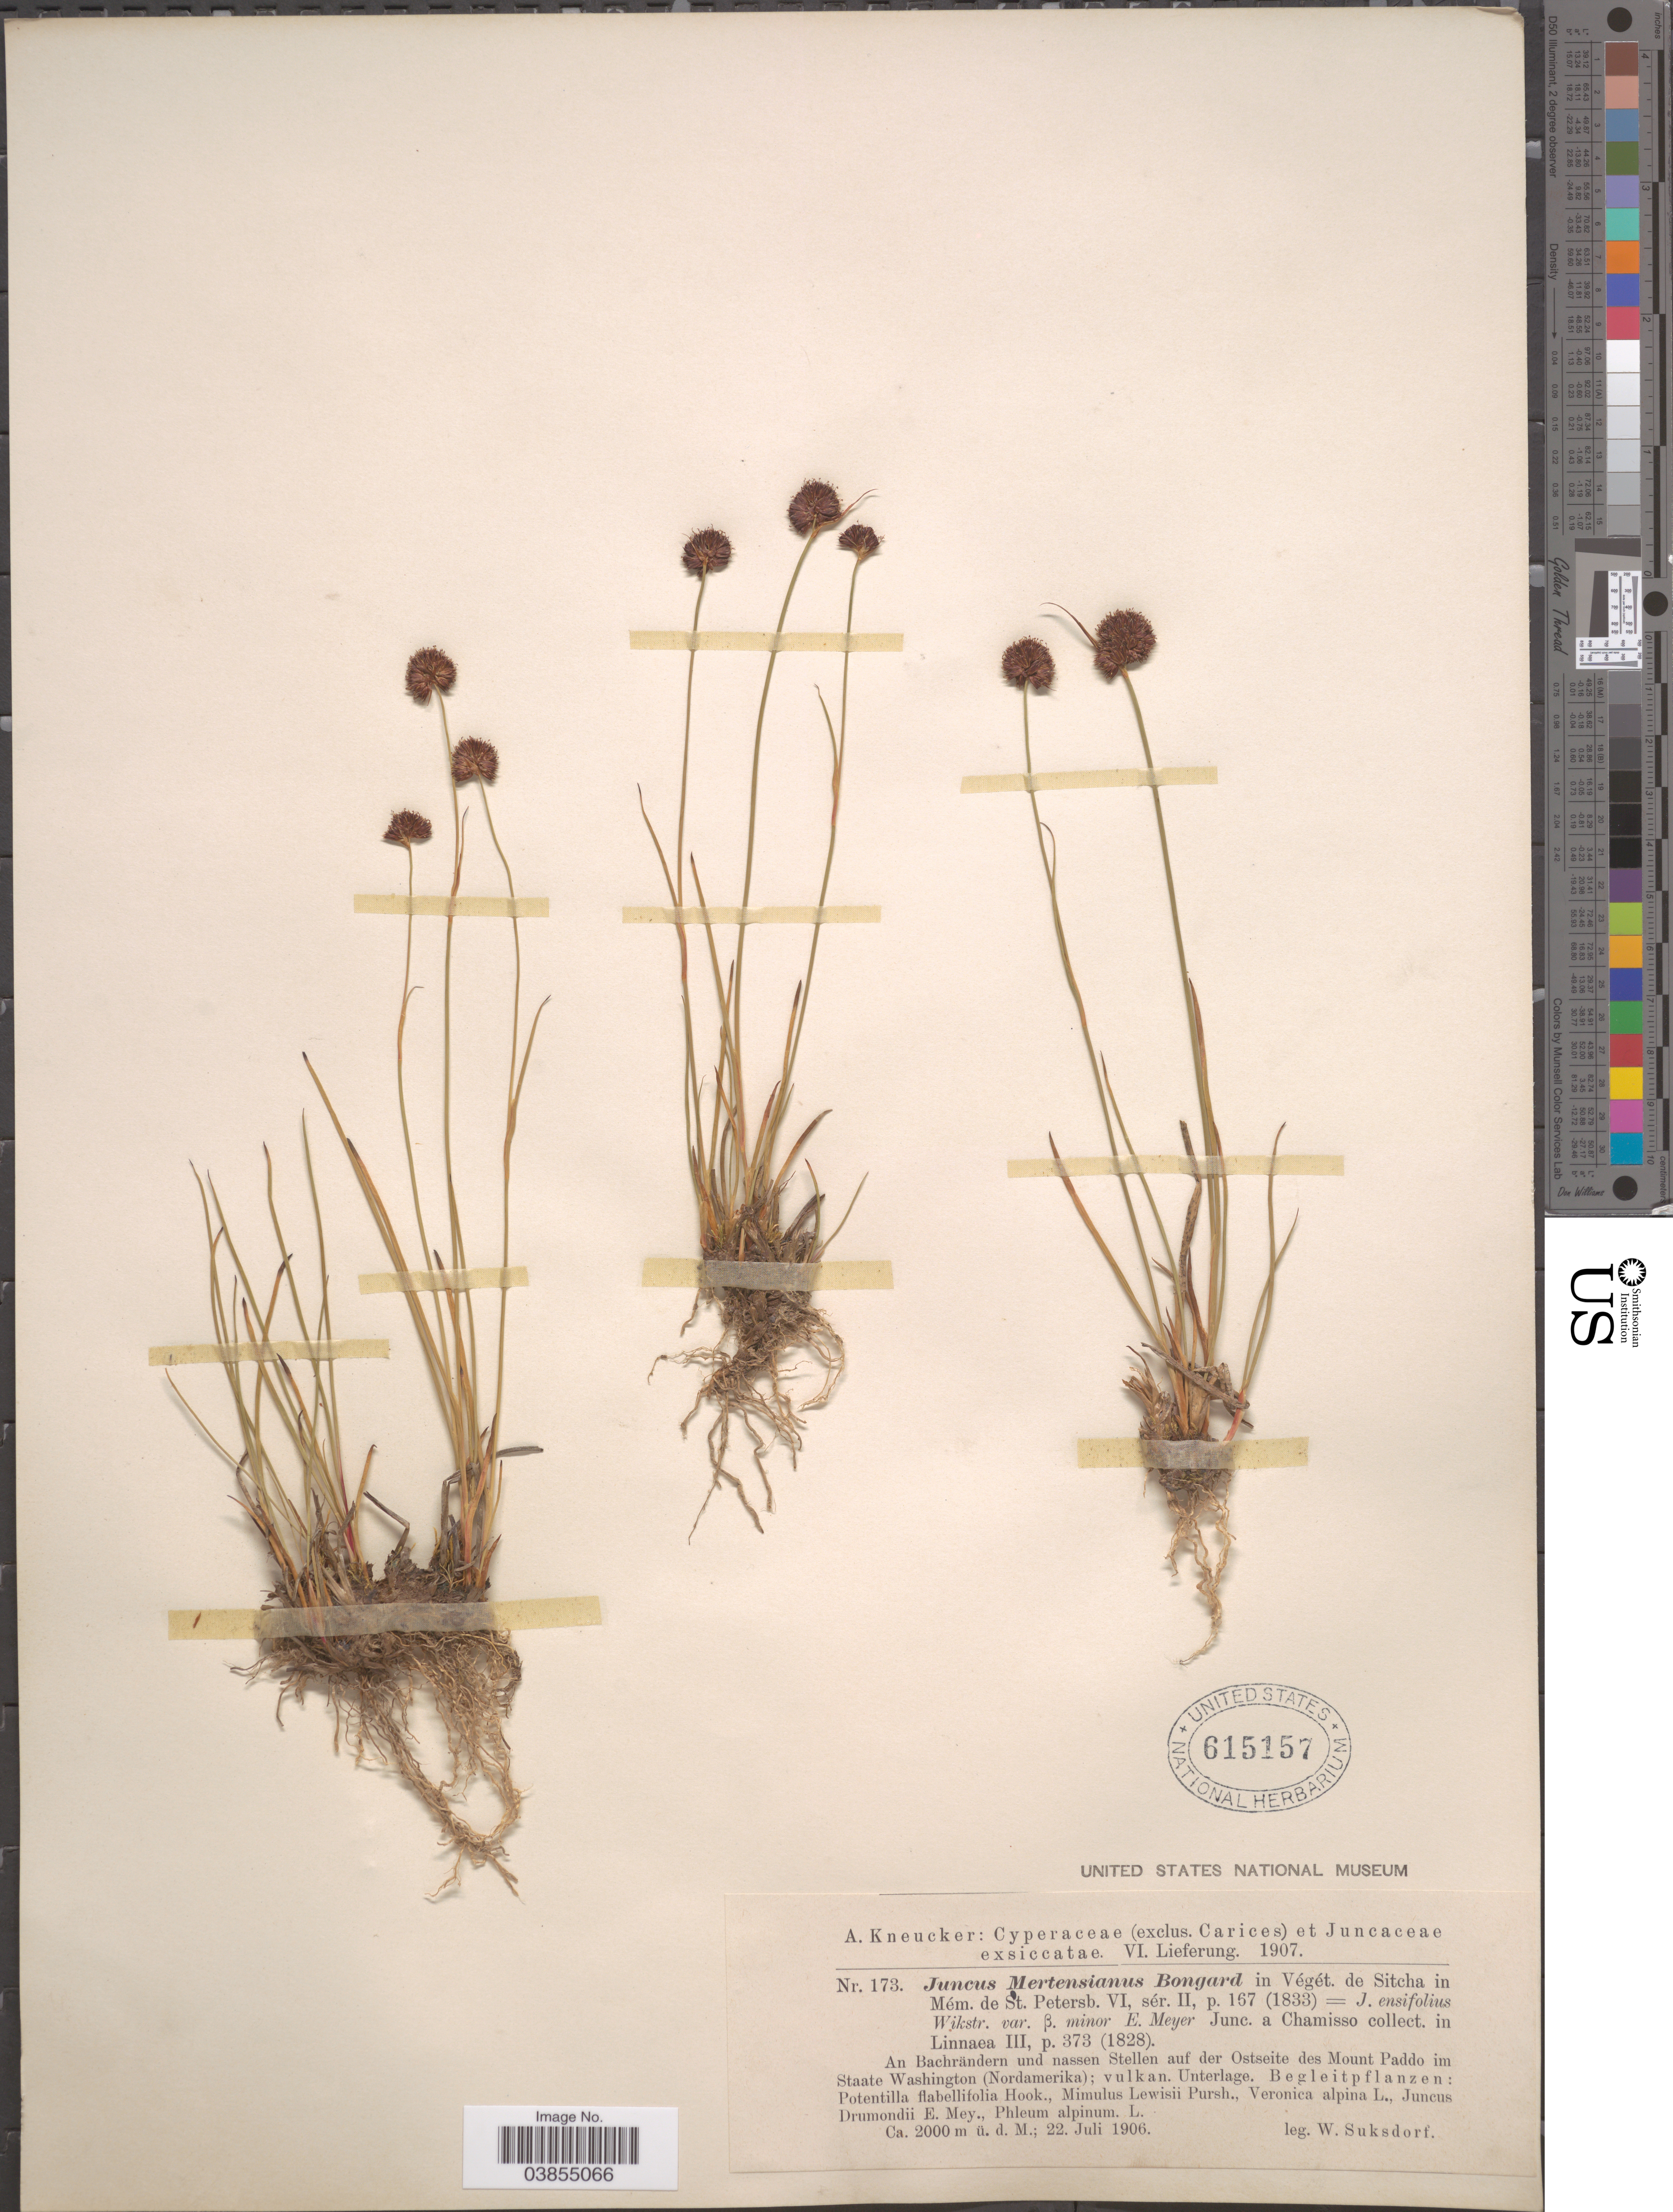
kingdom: Plantae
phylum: Tracheophyta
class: Liliopsida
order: Poales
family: Juncaceae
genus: Juncus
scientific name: Juncus mertensianus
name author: Bong.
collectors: W. N. Suksdorf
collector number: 173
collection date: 1906-07-22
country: United States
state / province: Washington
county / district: Skamania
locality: An Bachrändern und nassen Stellen auf der Ostseite des Mount Paddo im Staate Washington (Nordamerika); vulkan. Unterlage. Begleitplfanzen.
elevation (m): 2000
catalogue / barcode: US 615157